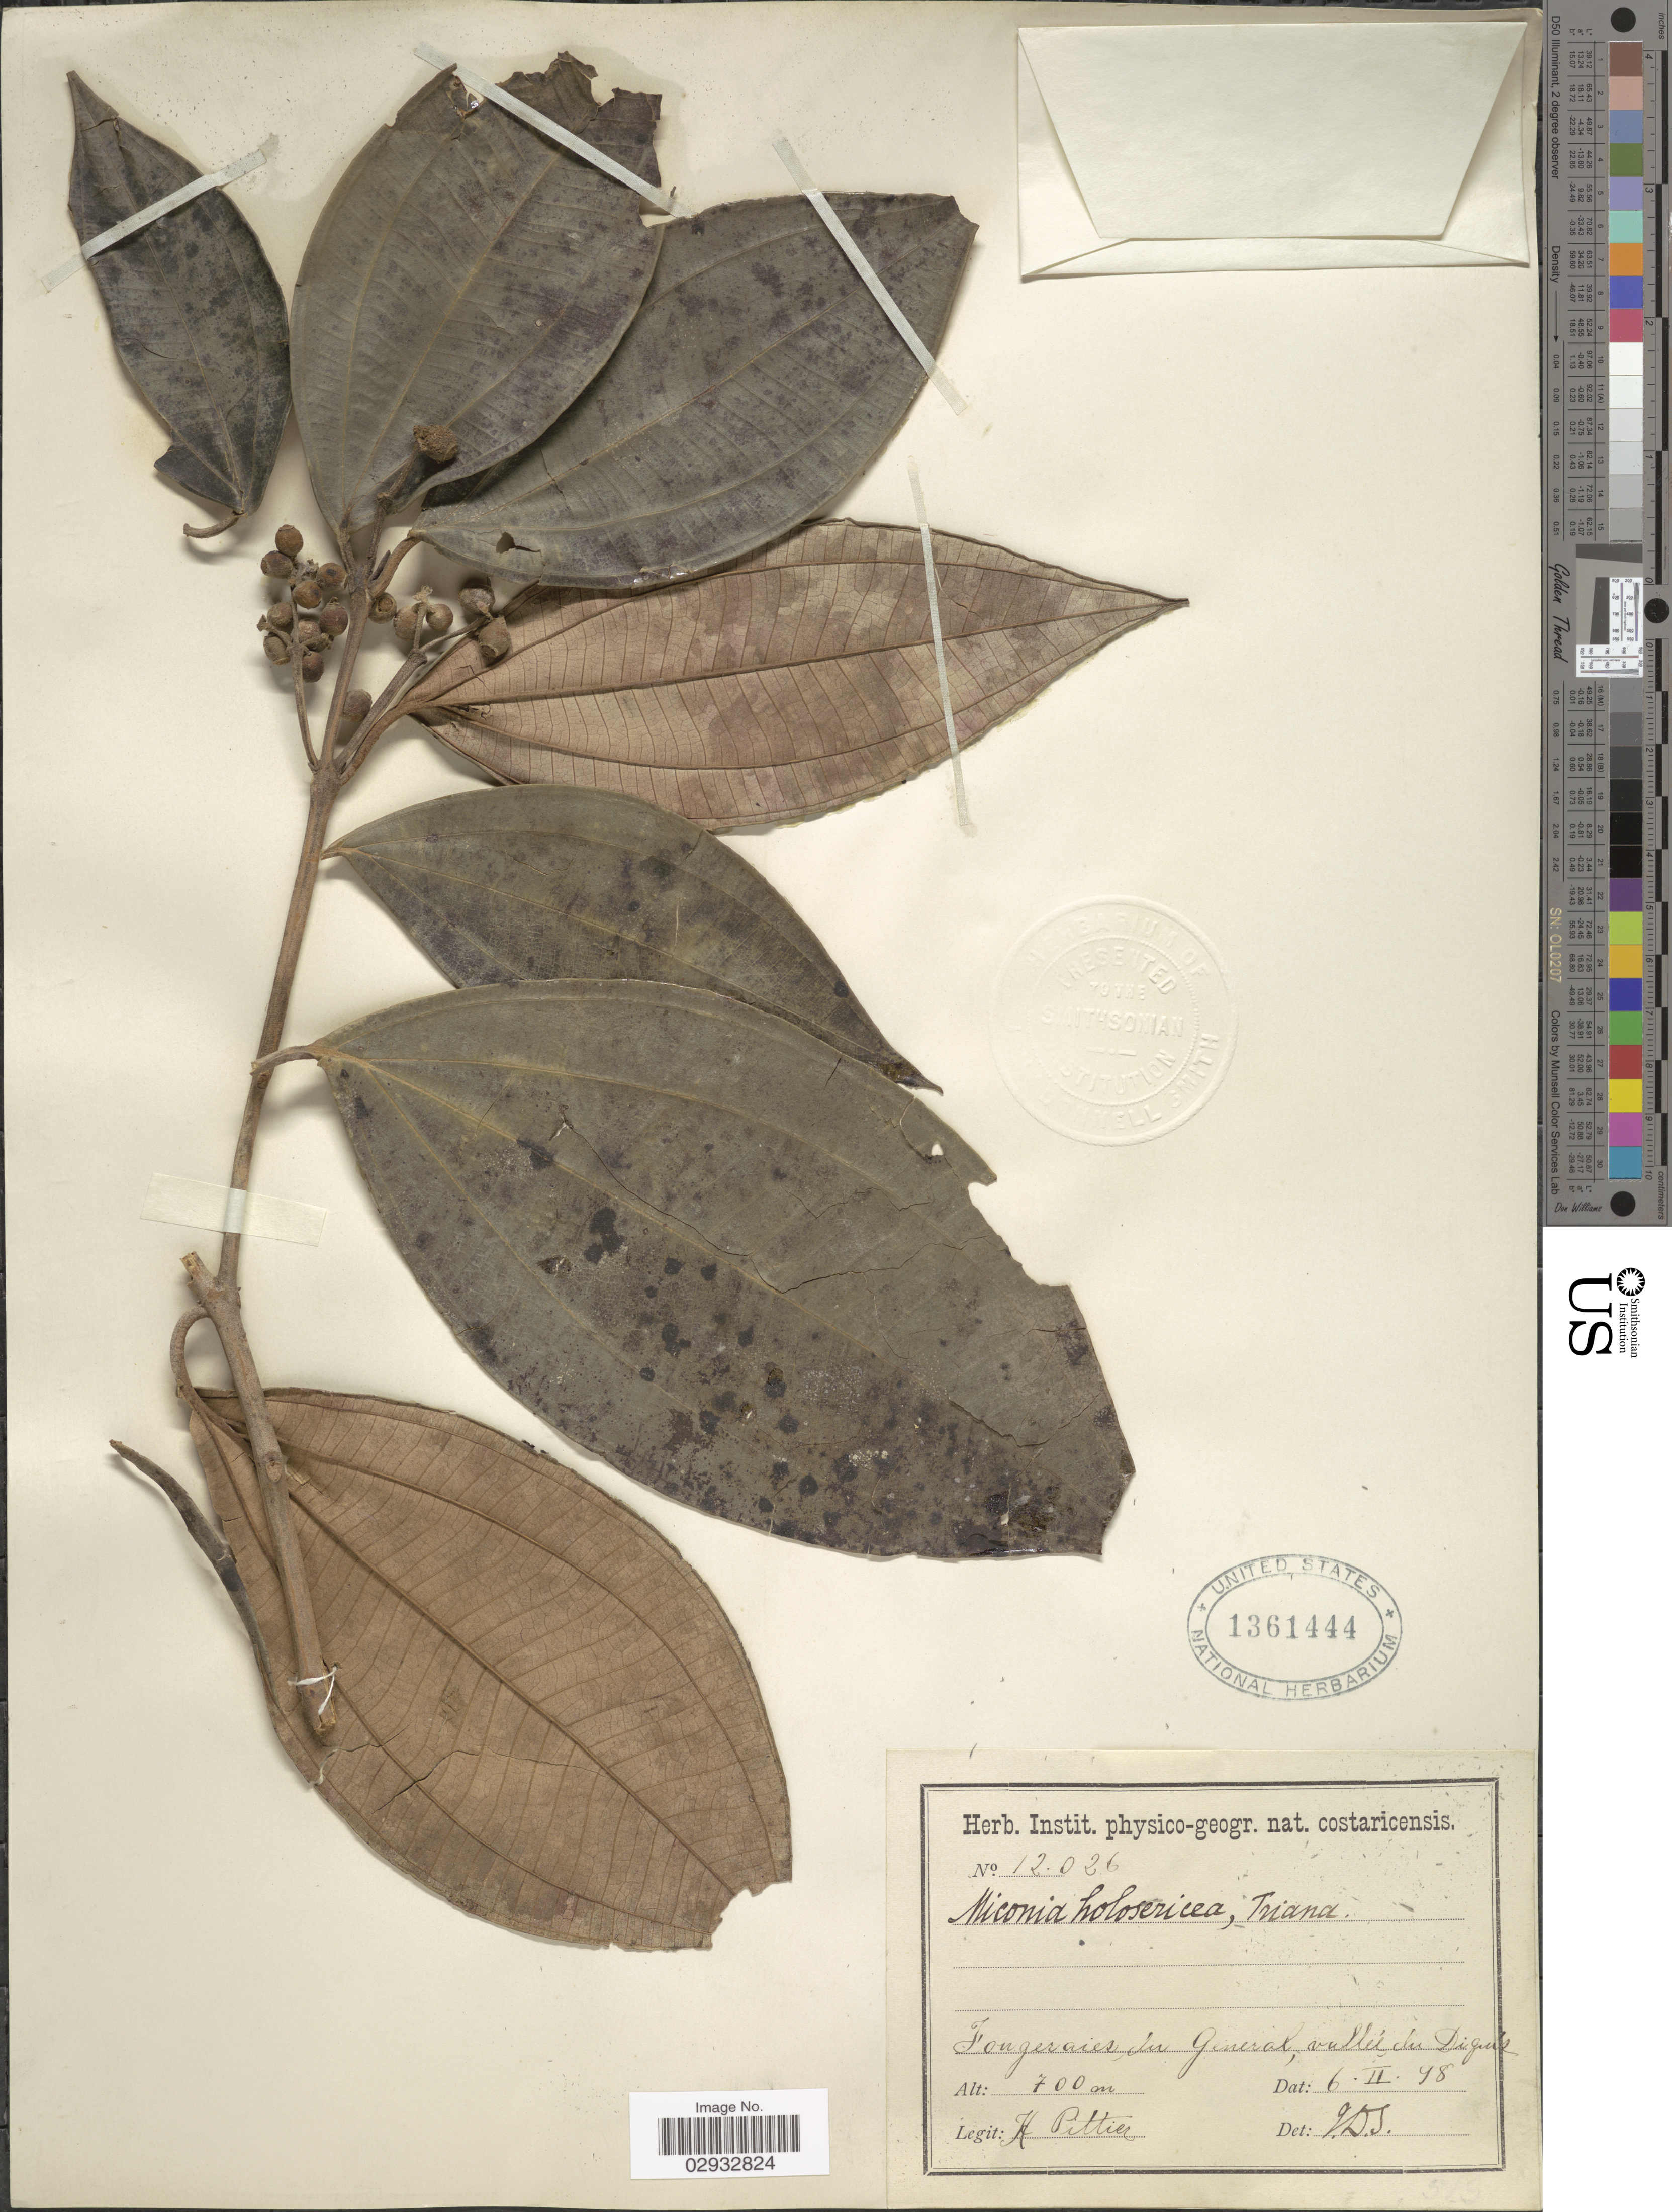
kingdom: Plantae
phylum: Tracheophyta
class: Magnoliopsida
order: Myrtales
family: Melastomataceae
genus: Miconia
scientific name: Miconia holosericea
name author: (L.) DC.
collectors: H. F. Pittier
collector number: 12026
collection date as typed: Transcribed d/m/y: 6/2/98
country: Costa Rica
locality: Fougeraies du General, vallée du Diquís.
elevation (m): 700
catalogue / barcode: US 1361444